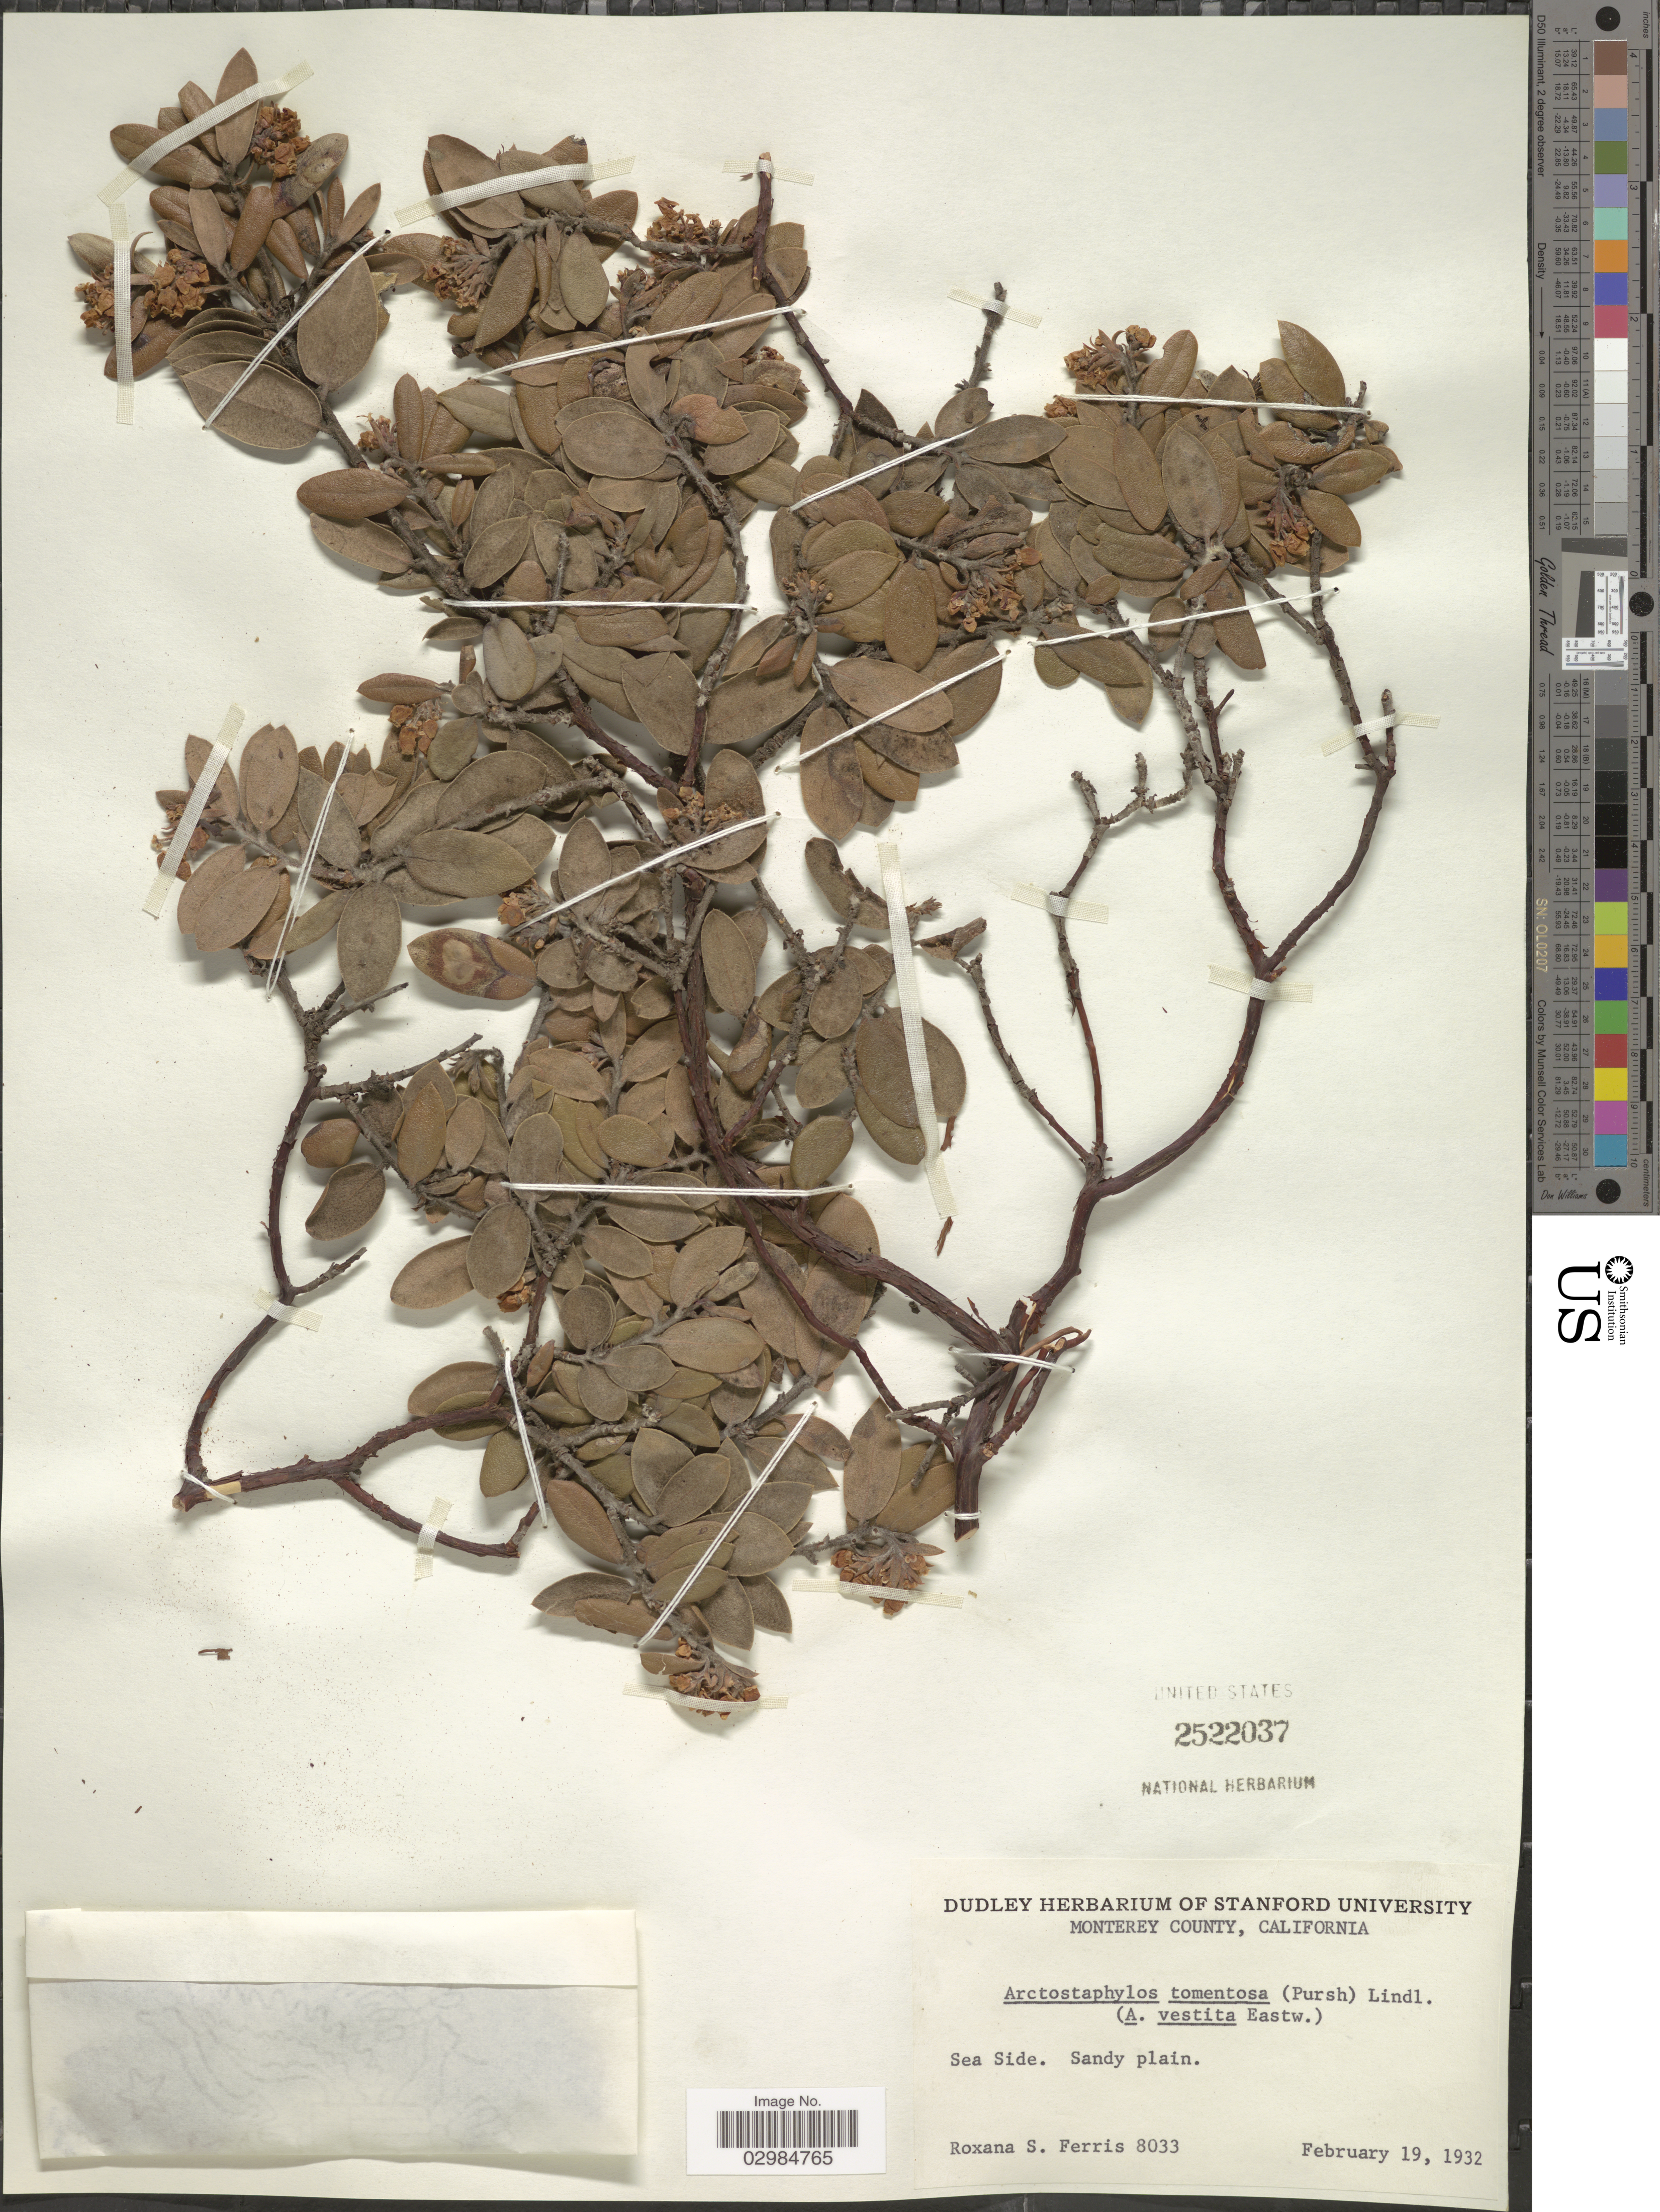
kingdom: Plantae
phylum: Tracheophyta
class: Magnoliopsida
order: Ericales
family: Ericaceae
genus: Arctostaphylos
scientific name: Arctostaphylos tomentosa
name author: (Pursh) Lindl.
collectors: R. S. Ferris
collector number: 8033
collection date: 1932-02-19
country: United States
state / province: California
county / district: Monterey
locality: Monterey County. Sea Side.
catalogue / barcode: US 2522037